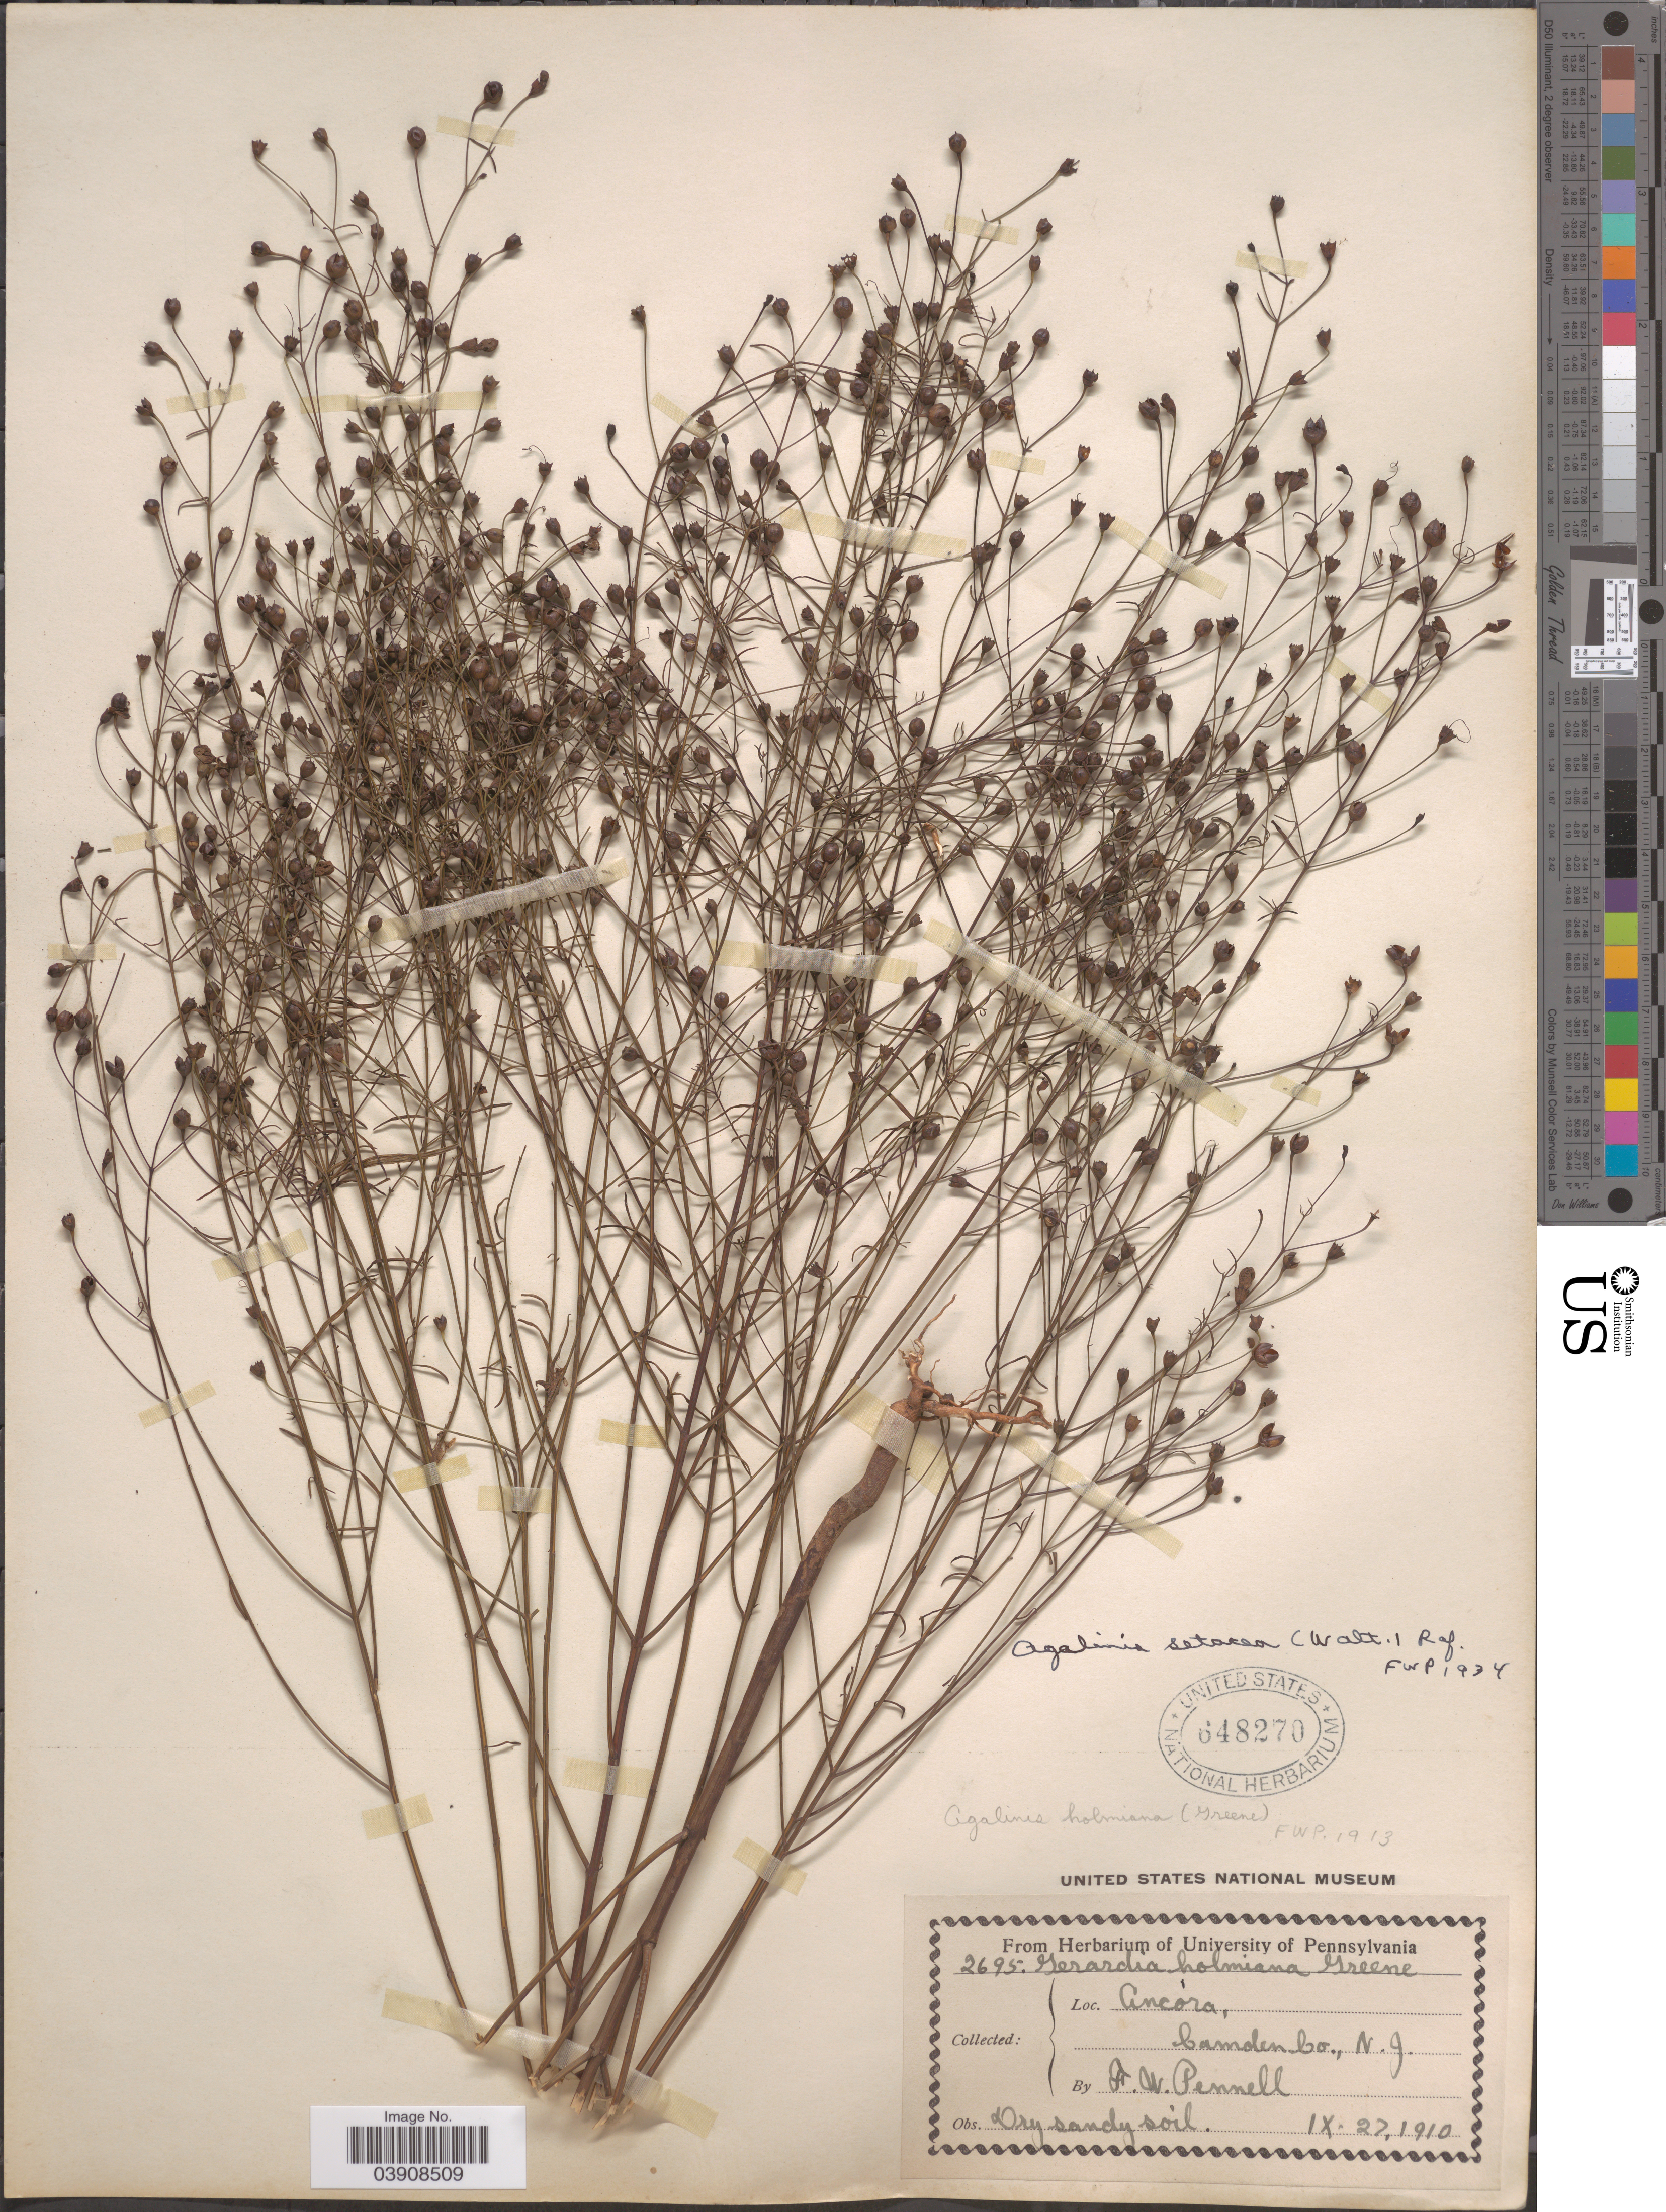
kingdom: Plantae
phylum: Tracheophyta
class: Magnoliopsida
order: Lamiales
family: Orobanchaceae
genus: Agalinis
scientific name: Agalinis setacea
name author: (J.F. Gmel.) Raf.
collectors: F. W. Pennell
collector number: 2695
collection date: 1910-09-27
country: United States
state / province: New Jersey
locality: Cincora, Camden Co.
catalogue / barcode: US 648270